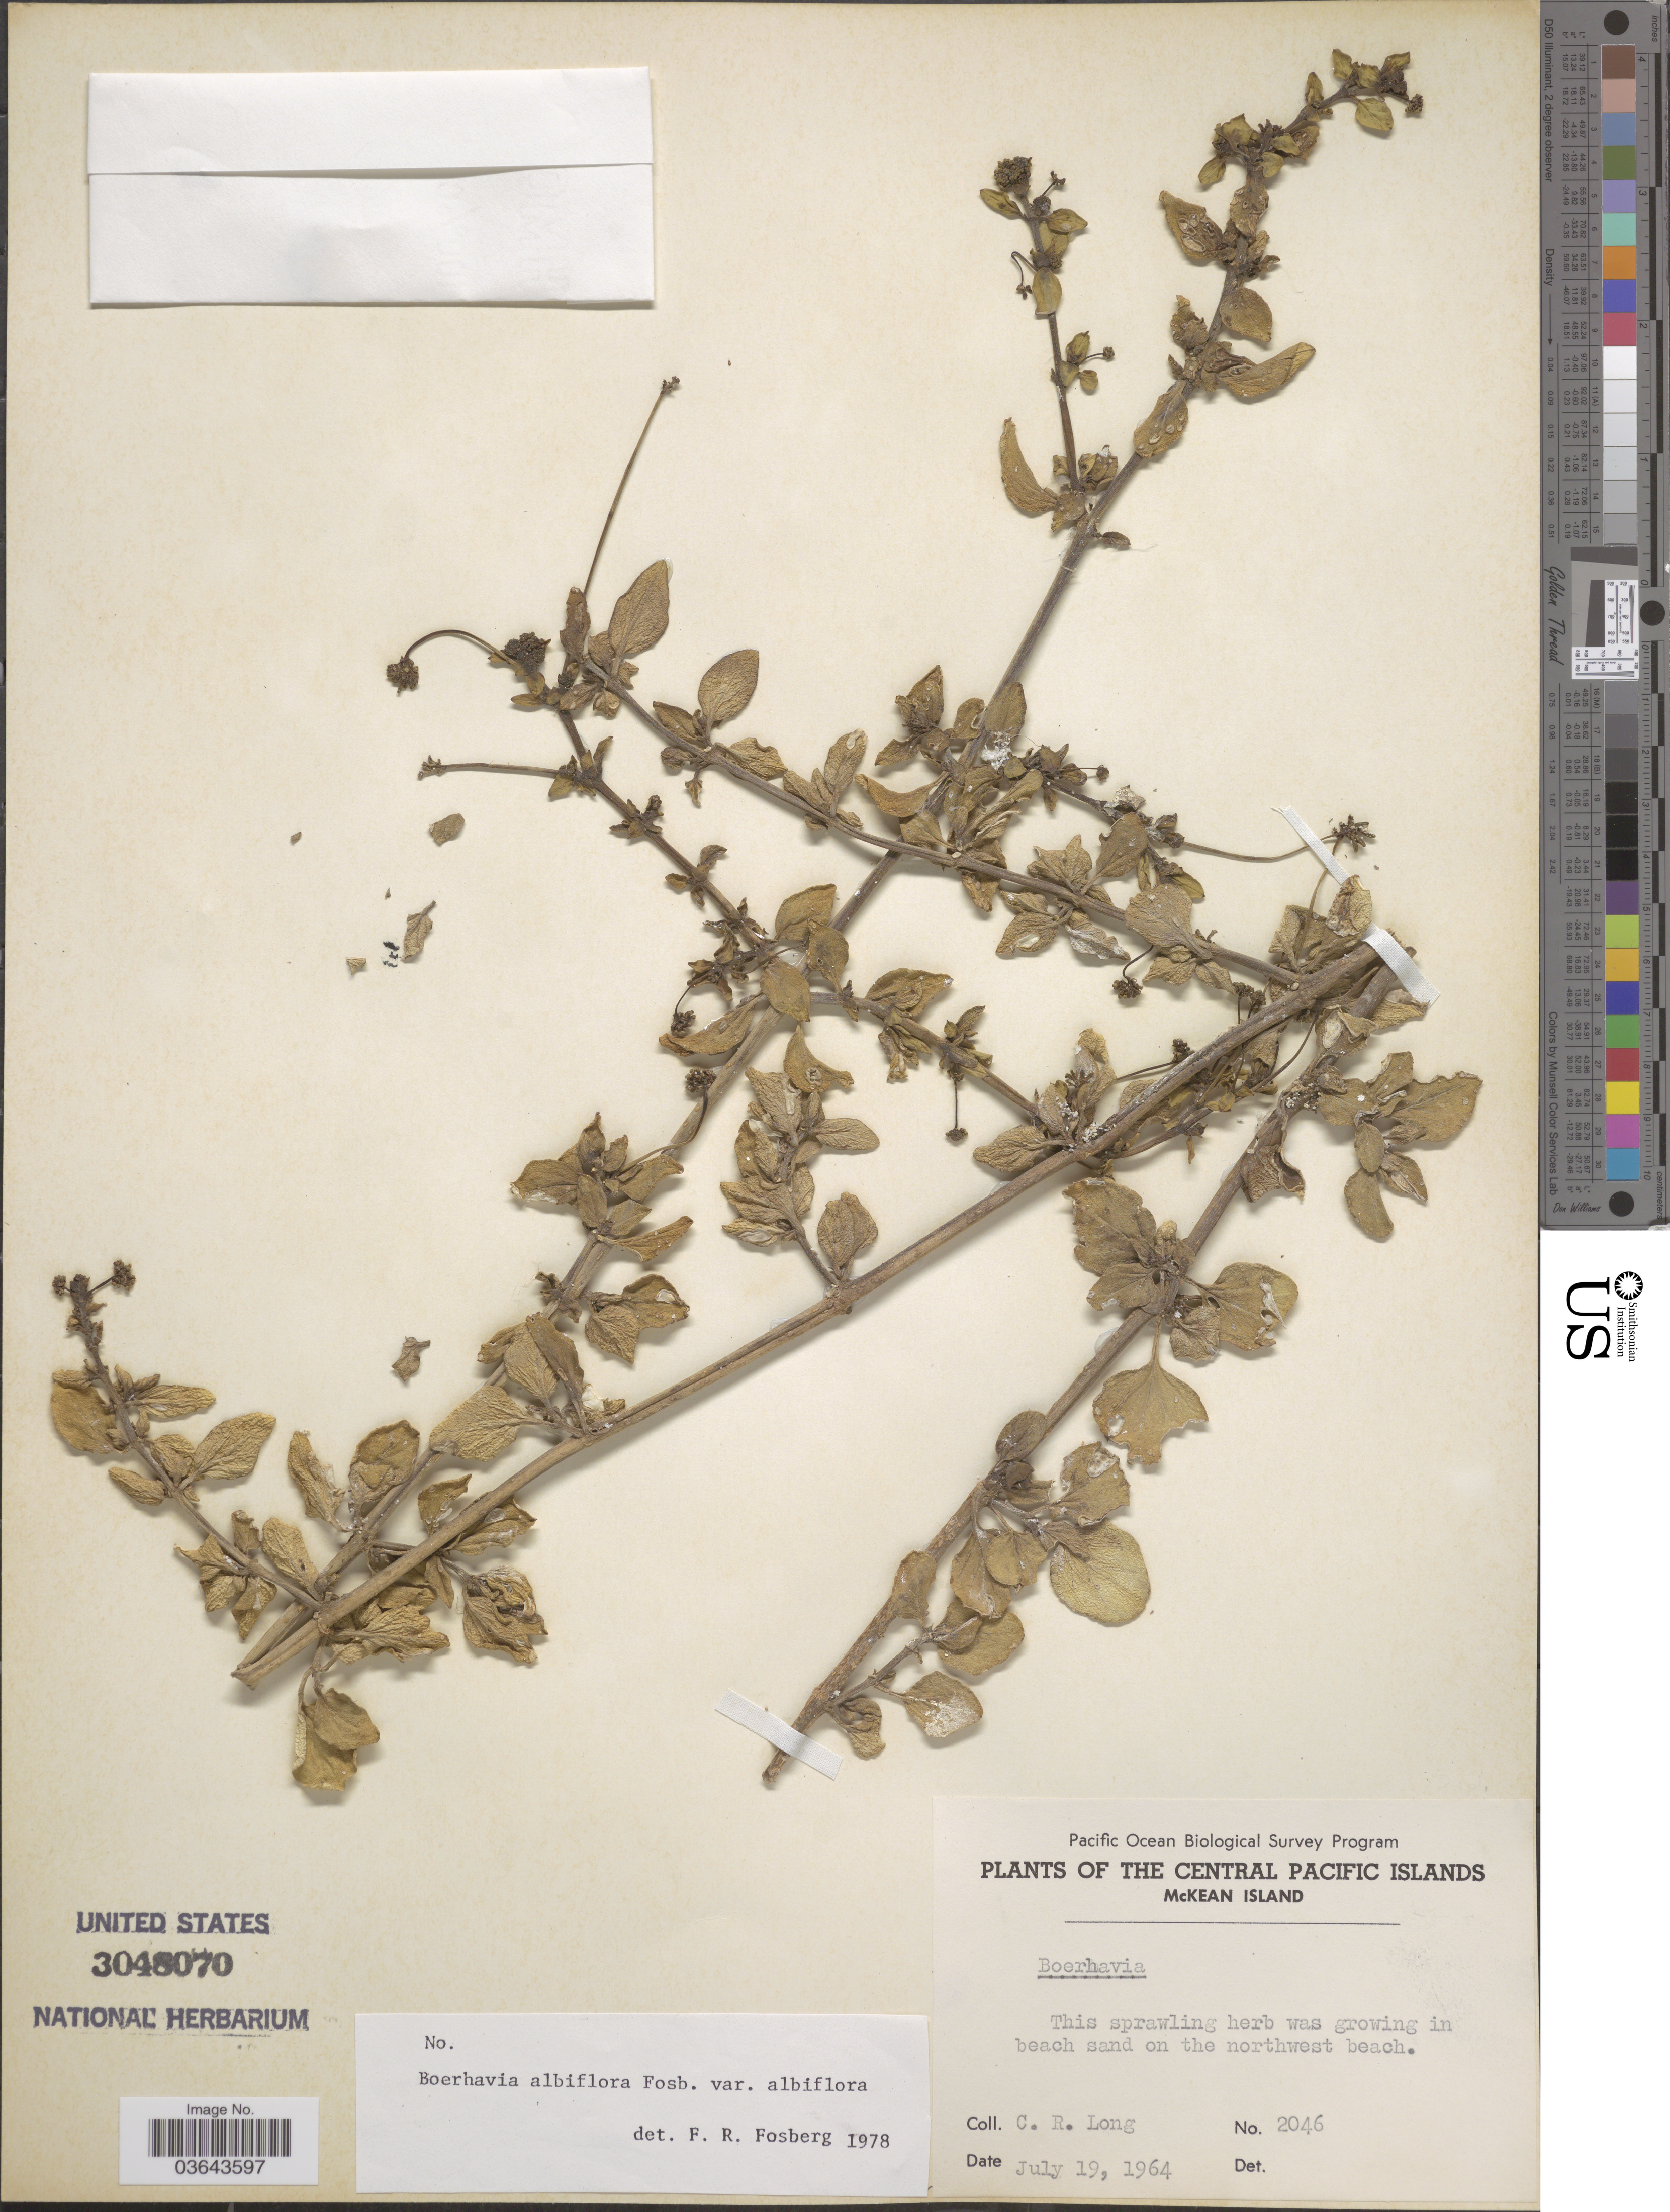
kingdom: Plantae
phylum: Tracheophyta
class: Magnoliopsida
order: Caryophyllales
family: Nyctaginaceae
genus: Boerhavia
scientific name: Boerhavia albiflora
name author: Fosberg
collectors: C. R. Long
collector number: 2046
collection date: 1964-07-19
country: Kiribati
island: McKean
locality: The Central Pacific Islands. McKean Island. On the northwest beach.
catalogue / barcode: US 3048070